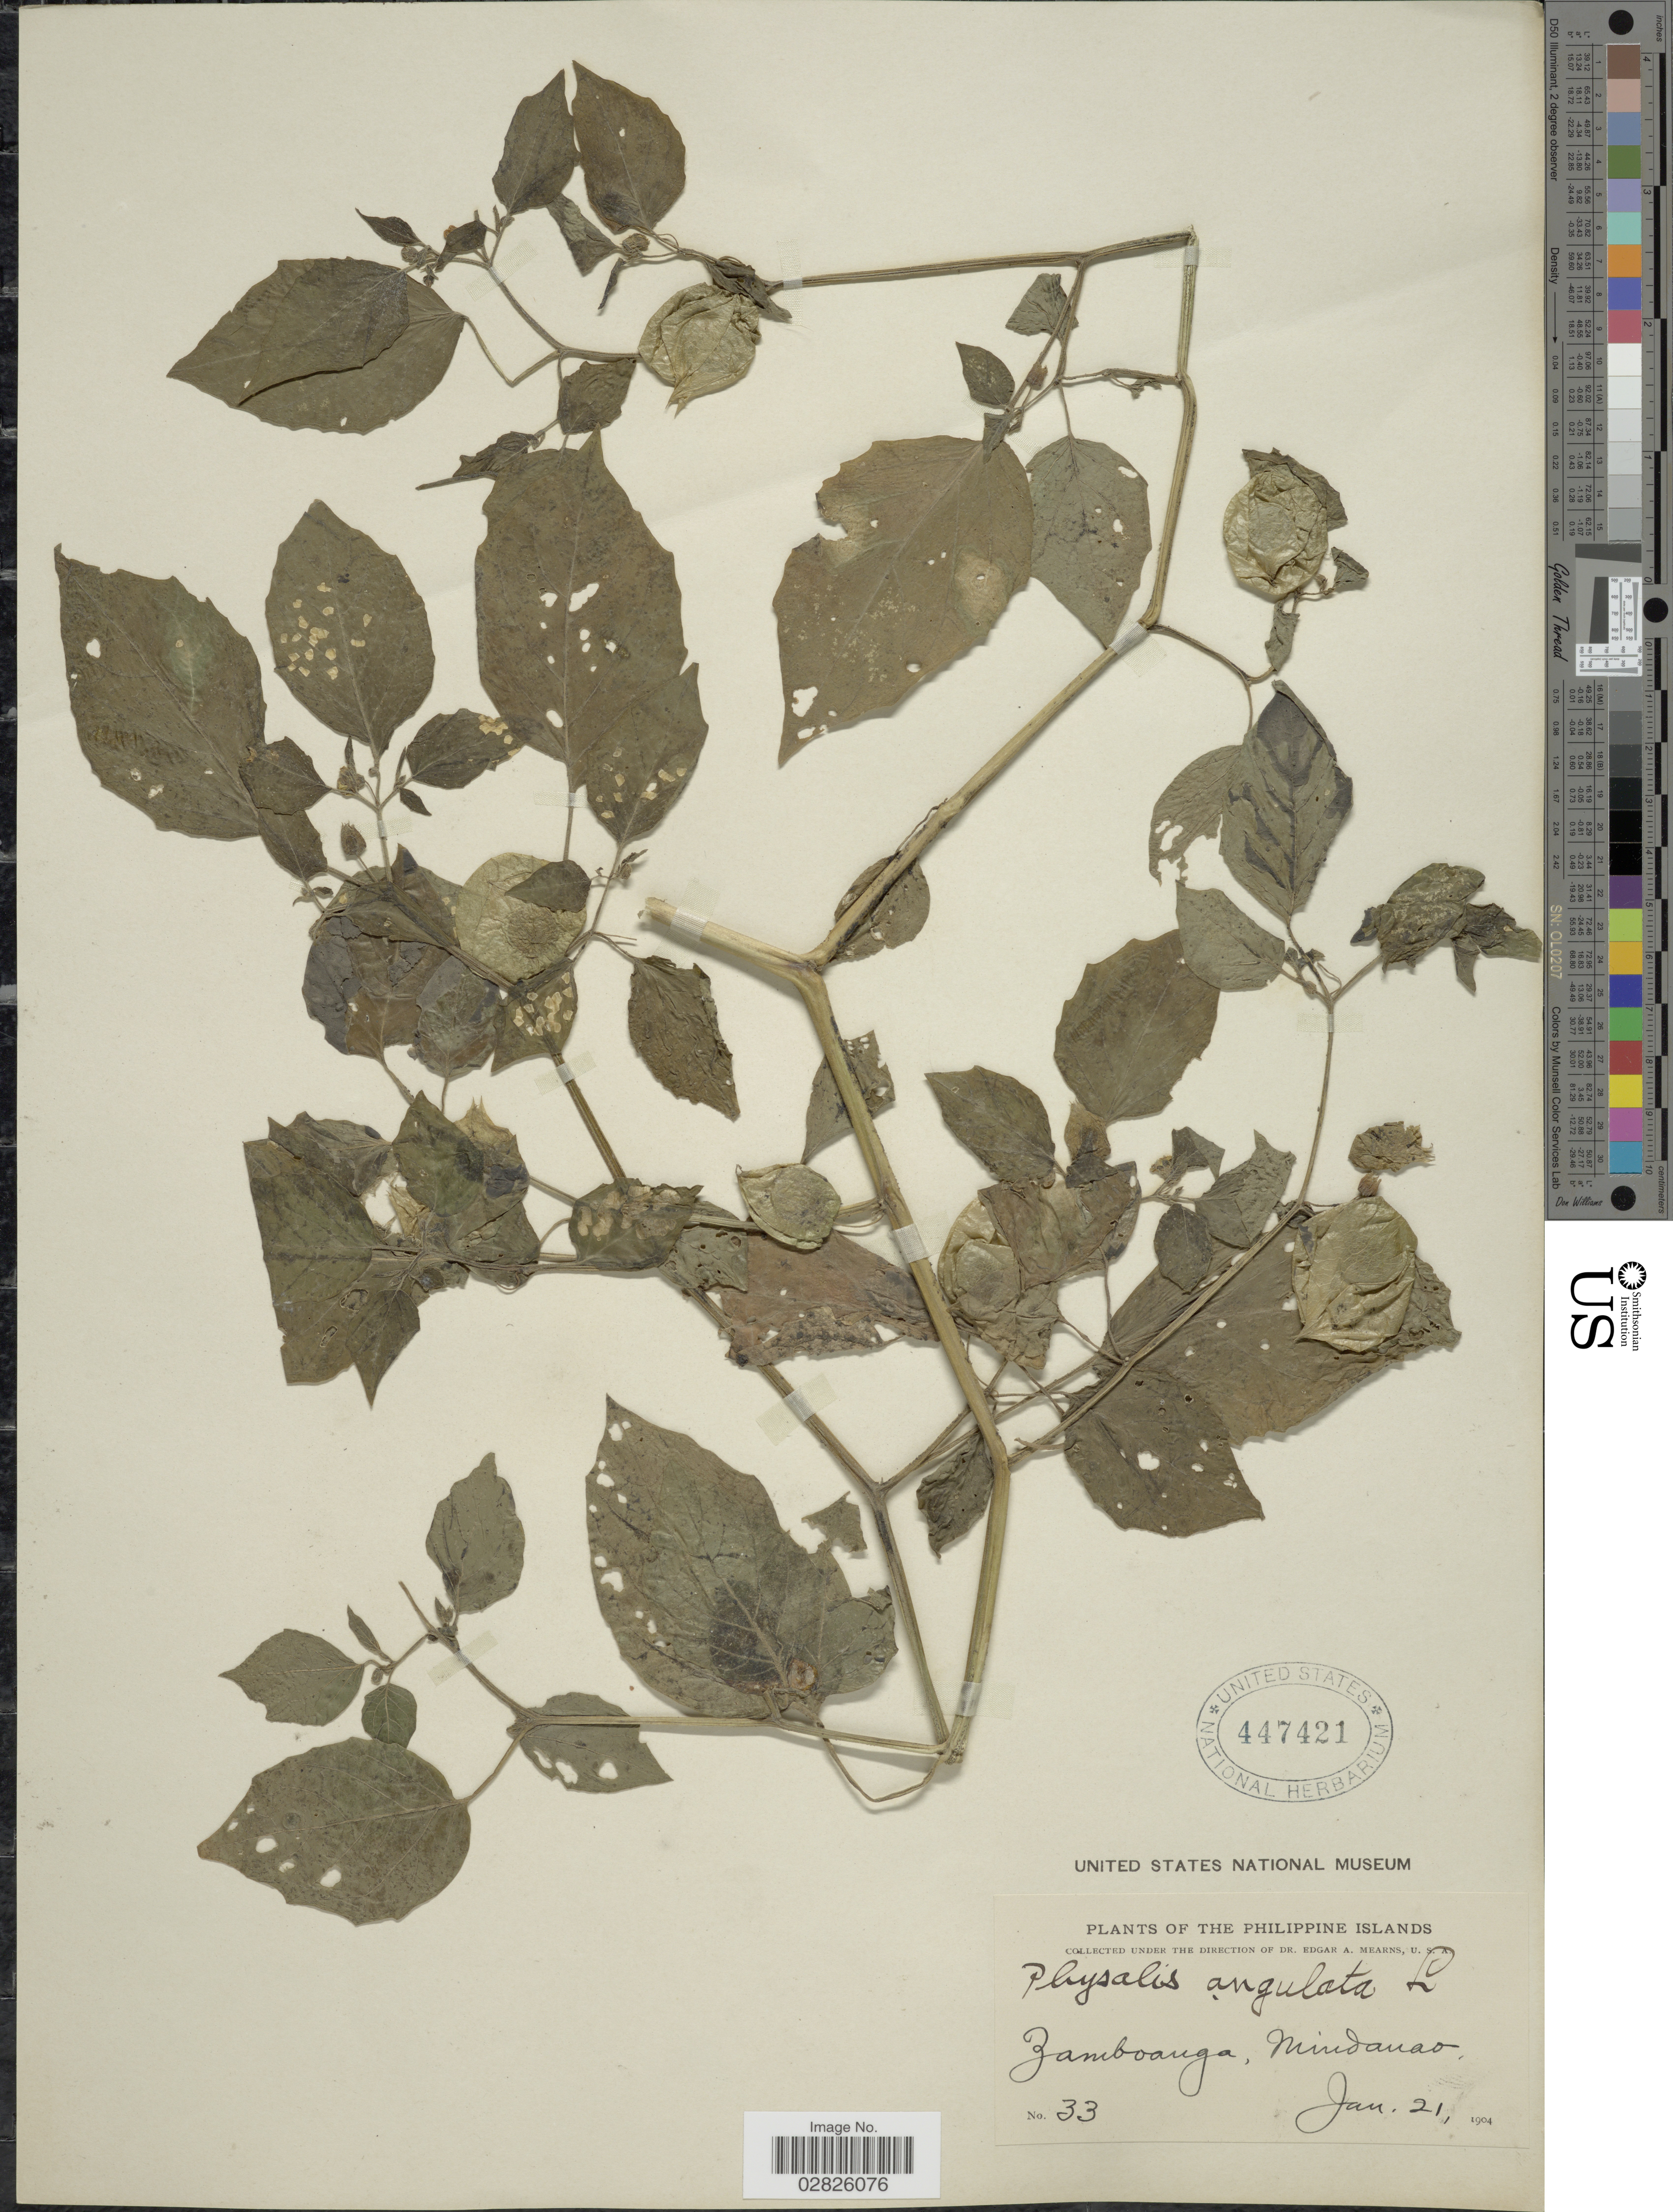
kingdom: Plantae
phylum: Tracheophyta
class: Magnoliopsida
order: Solanales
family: Solanaceae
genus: Physalis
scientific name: Physalis angulata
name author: L.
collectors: E. A. Mearns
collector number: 33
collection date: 1904-01-21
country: Philippines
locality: Zamboanga, Mindanao.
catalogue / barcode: US 447421